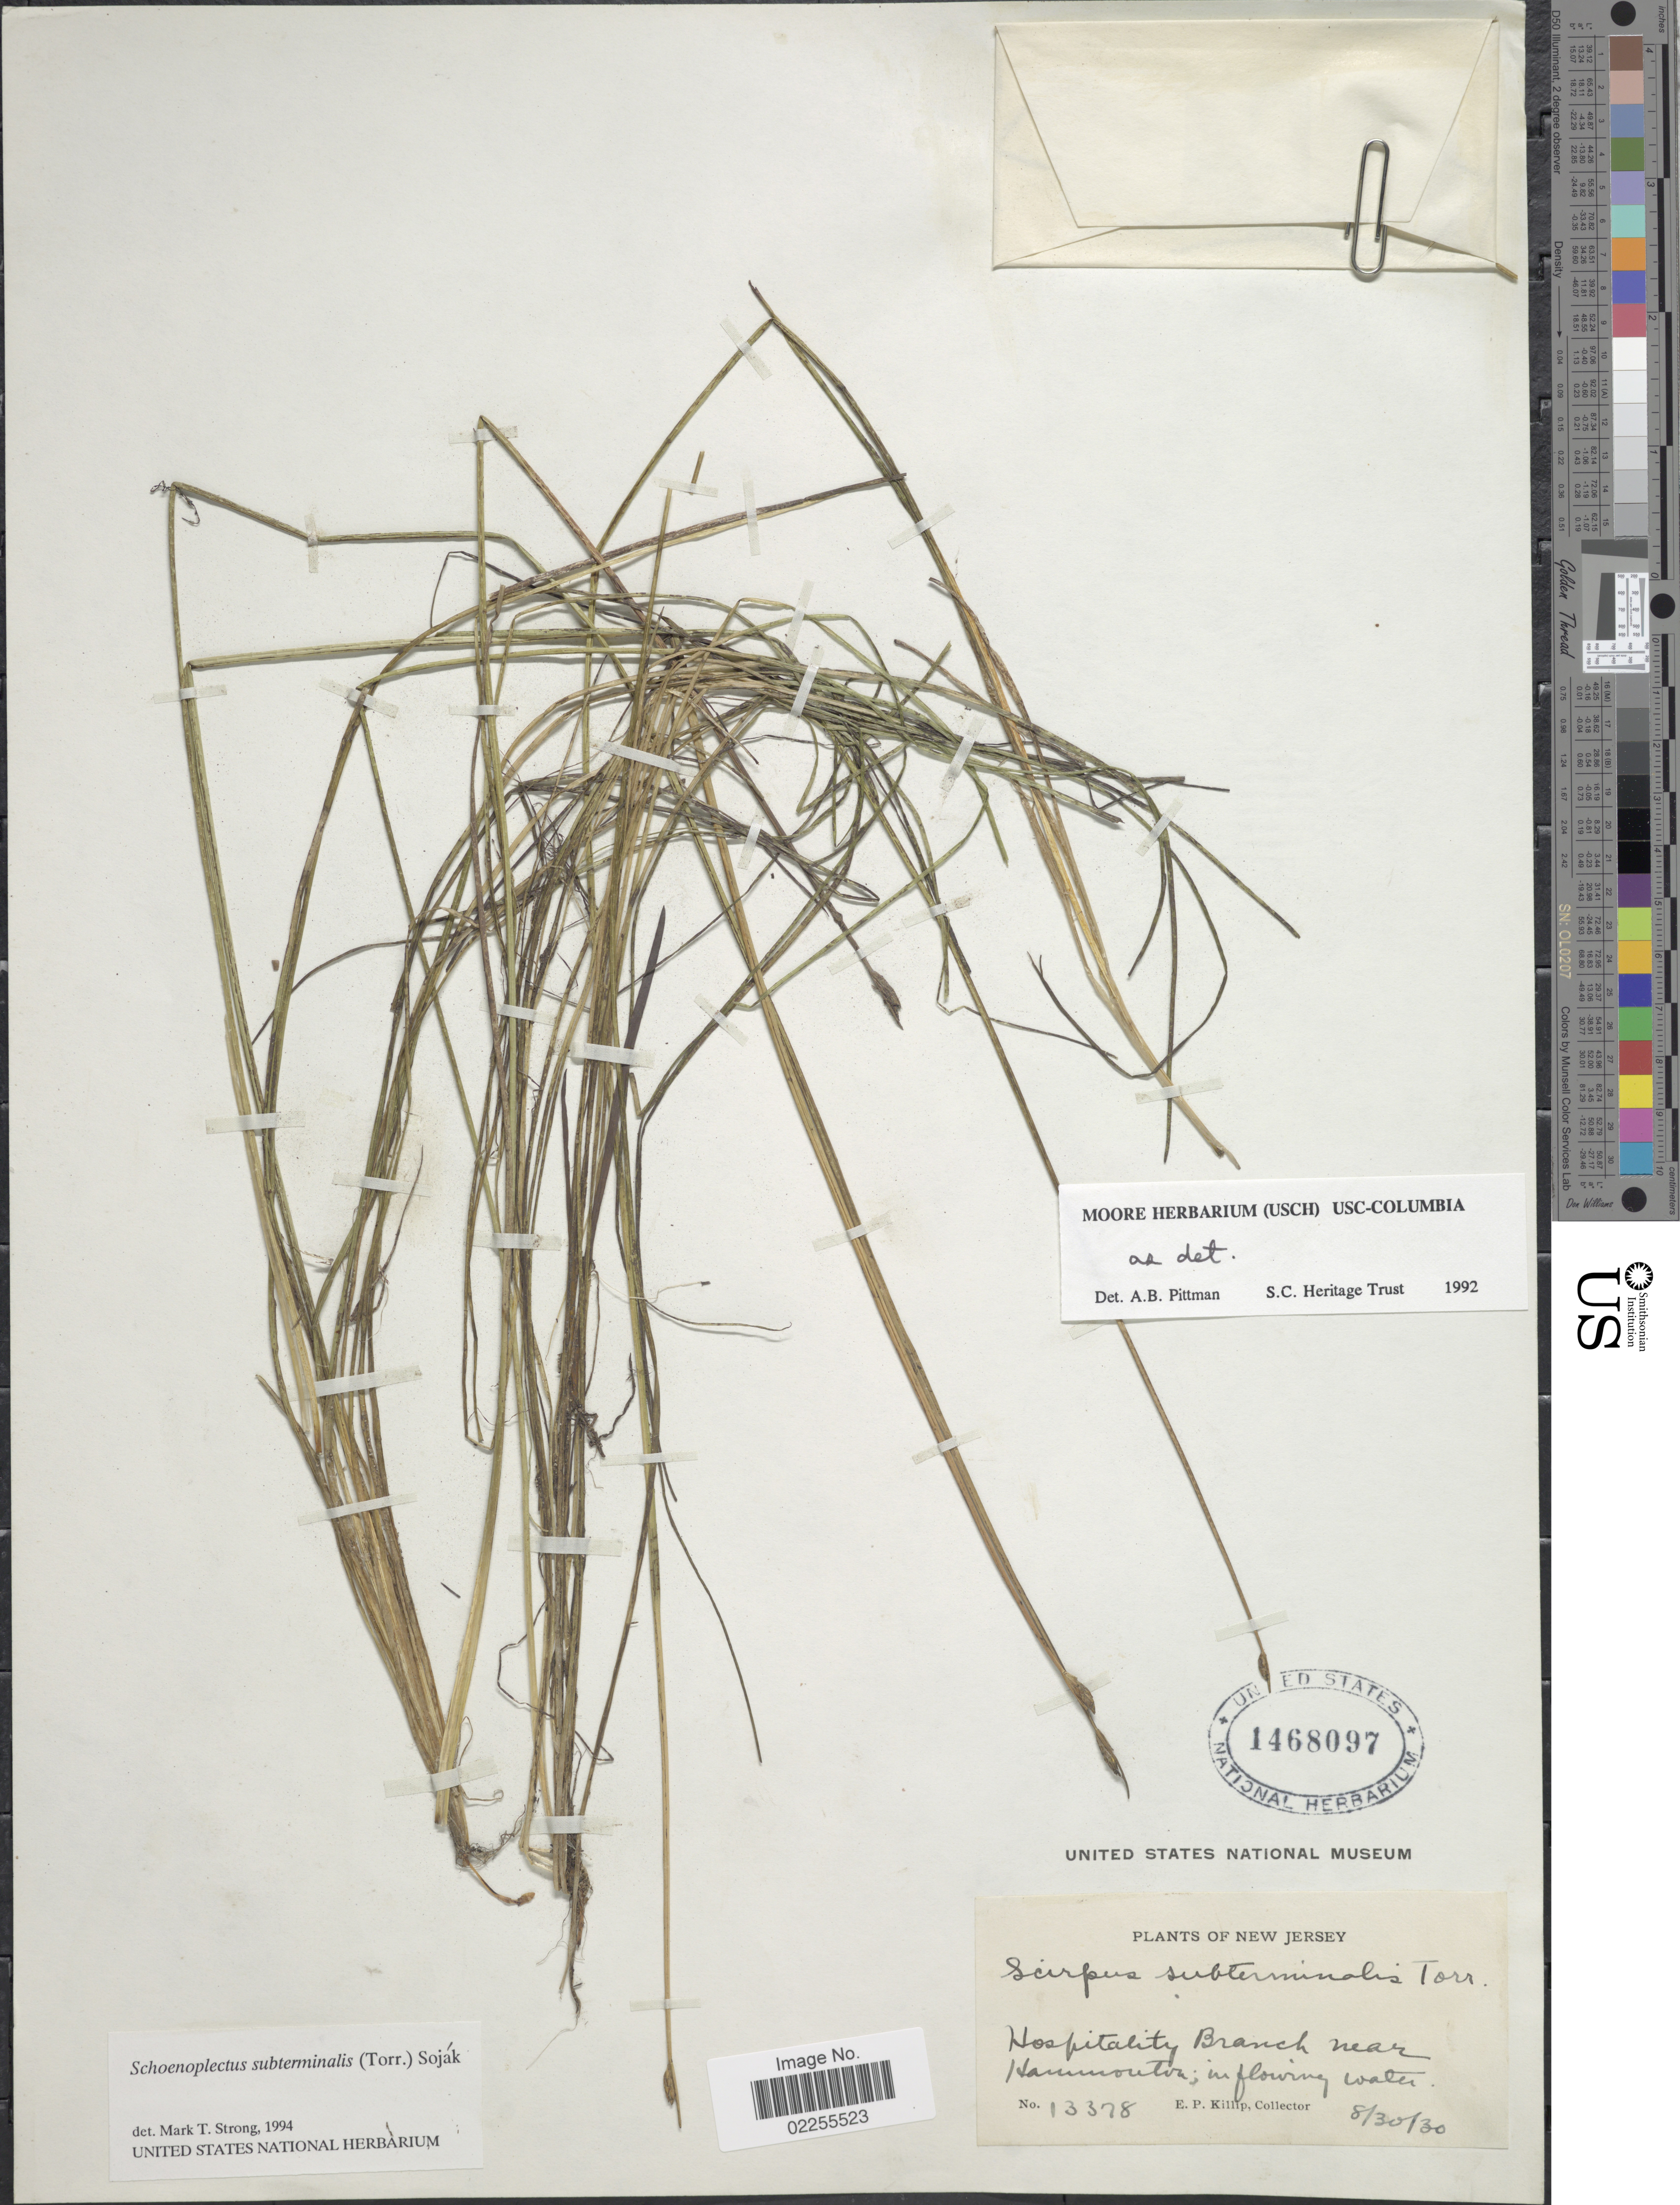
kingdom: Plantae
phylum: Tracheophyta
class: Liliopsida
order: Poales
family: Cyperaceae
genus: Schoenoplectus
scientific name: Schoenoplectus subterminalis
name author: (Torr.) Soják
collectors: E. P. Killip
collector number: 13378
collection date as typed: Transcribed d/m/y: 30/8/30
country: United States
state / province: New Jersey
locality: Hospitality Branch near Hammonton, in flowing water.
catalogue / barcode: US 1468097